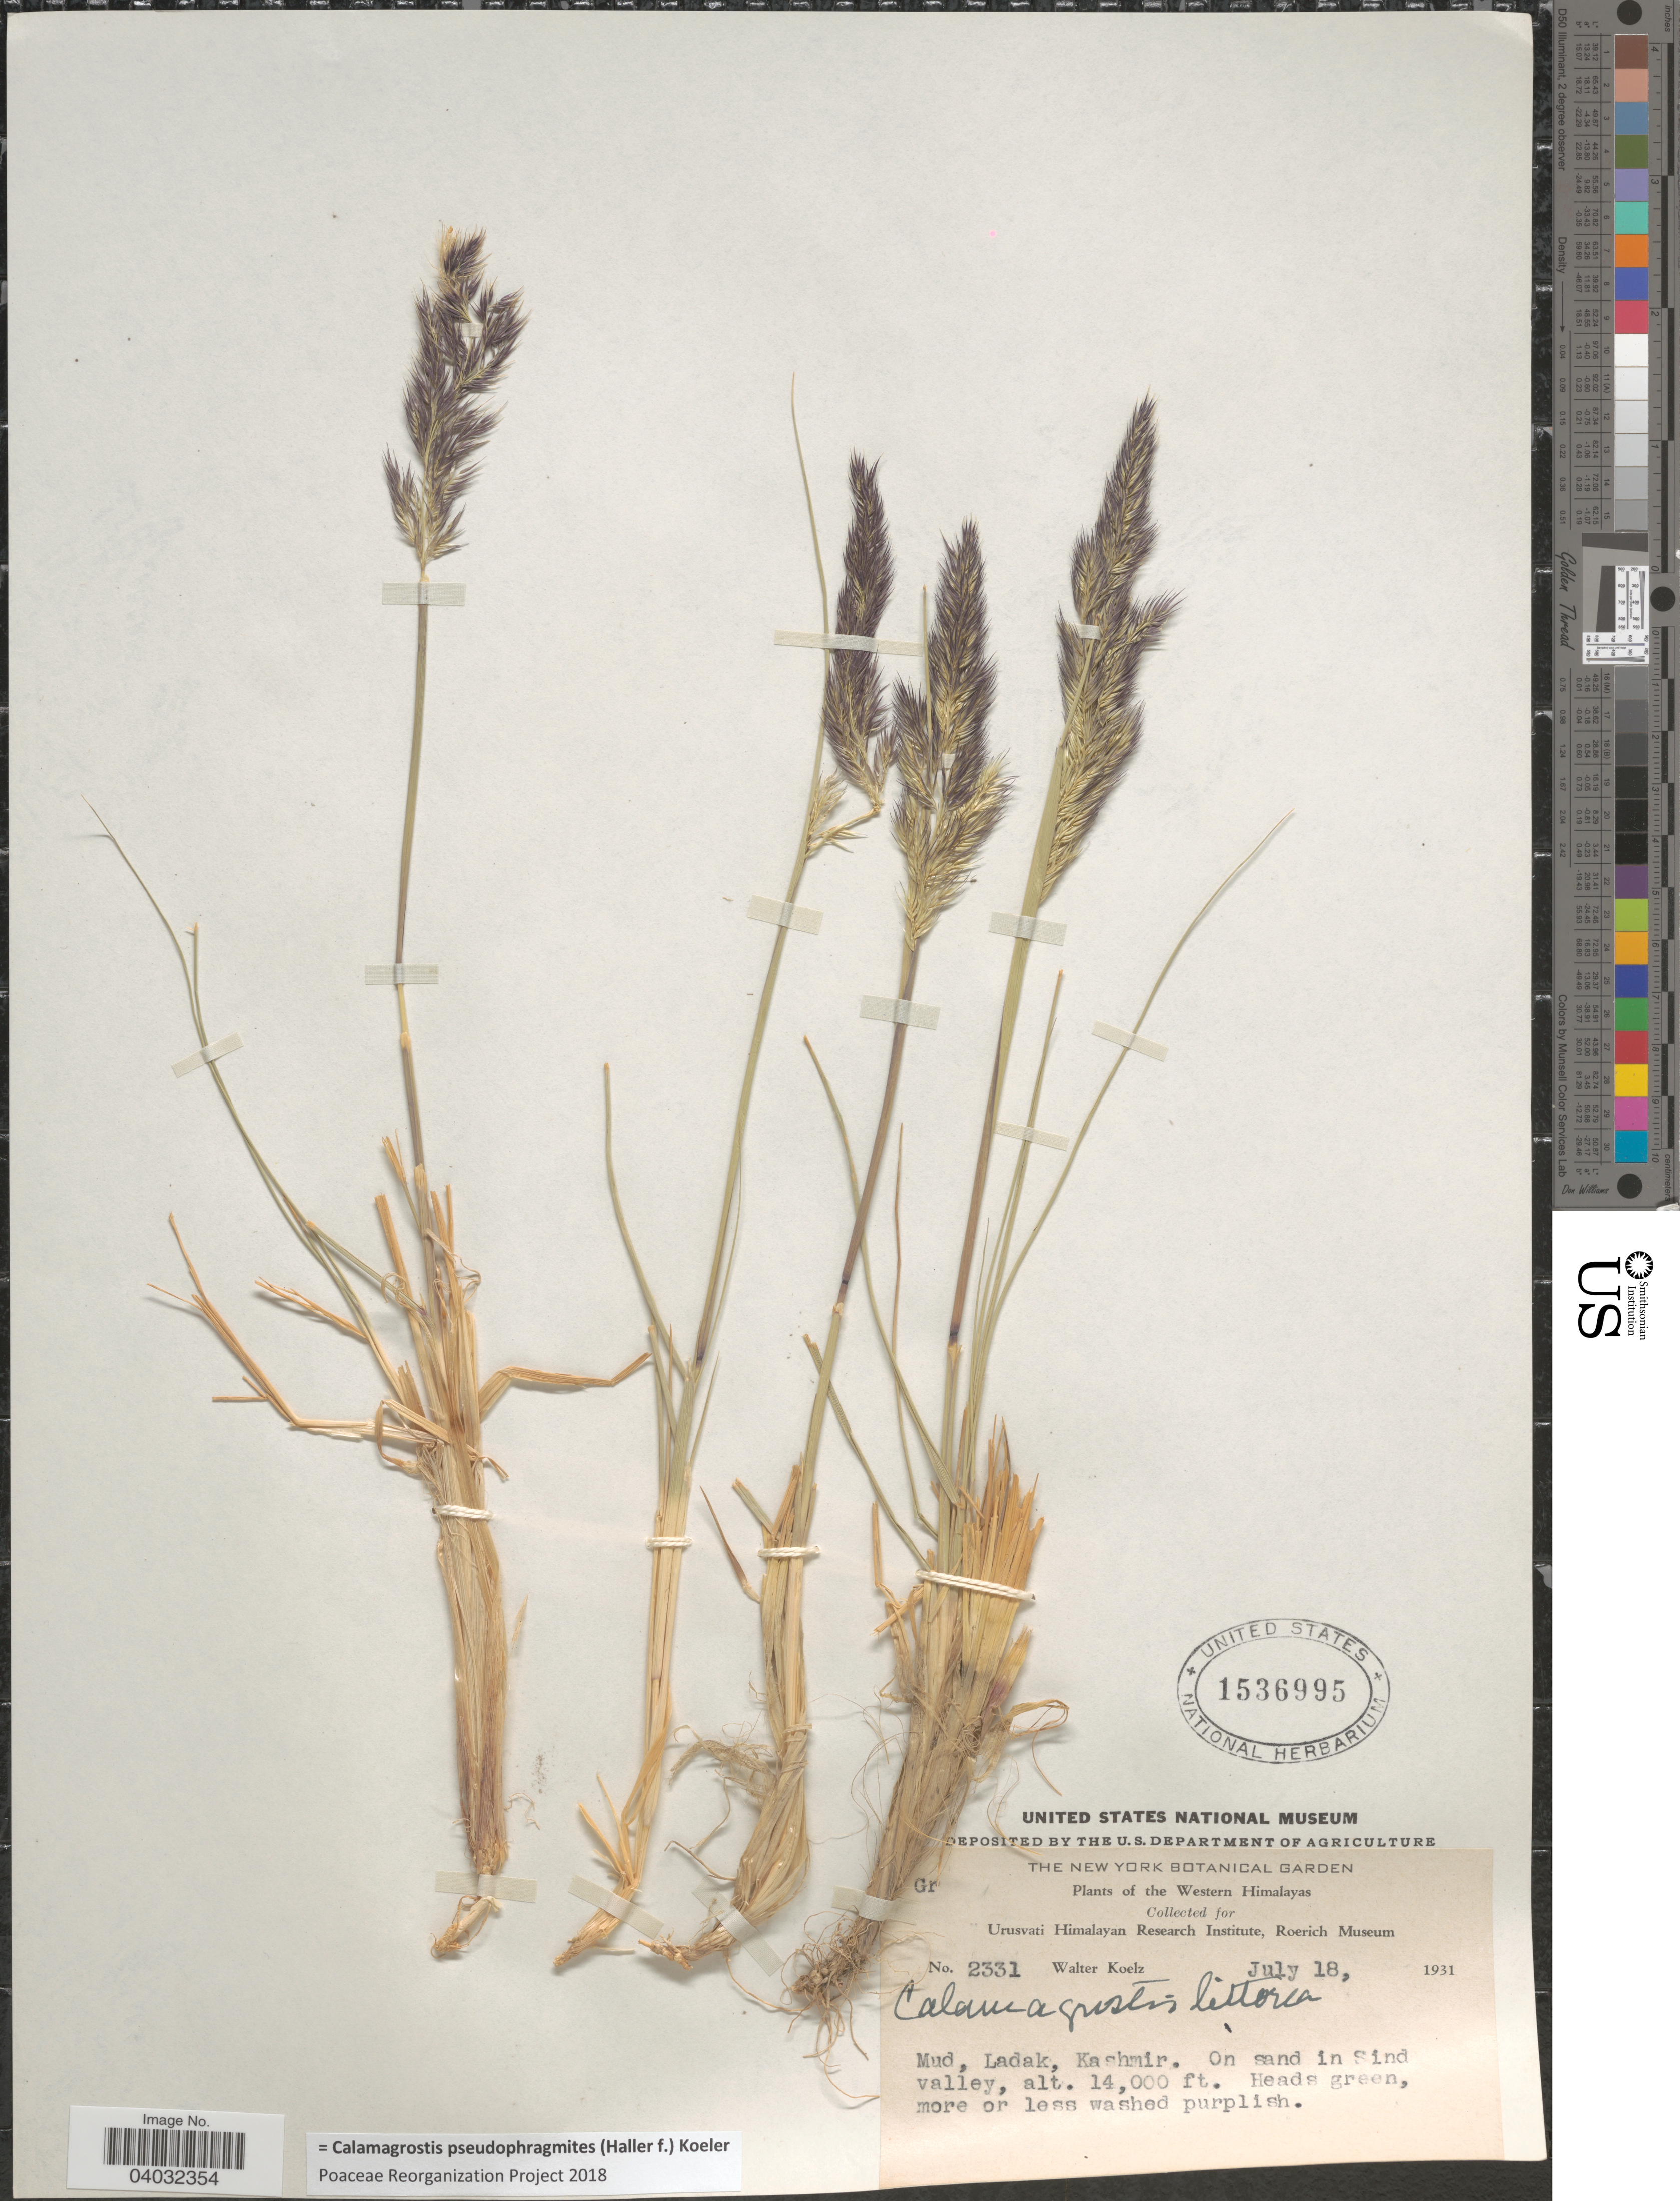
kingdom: Plantae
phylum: Tracheophyta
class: Liliopsida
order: Poales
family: Poaceae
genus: Calamagrostis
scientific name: Calamagrostis pseudophragmites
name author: (Haller f.) Koeler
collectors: W. N. Koelz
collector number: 2331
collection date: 1931-07-18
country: India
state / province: Ladakh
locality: The Western Himalayas. Mud, Ladak, Kashmir. In Sind valley.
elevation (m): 4267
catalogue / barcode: US 1536995